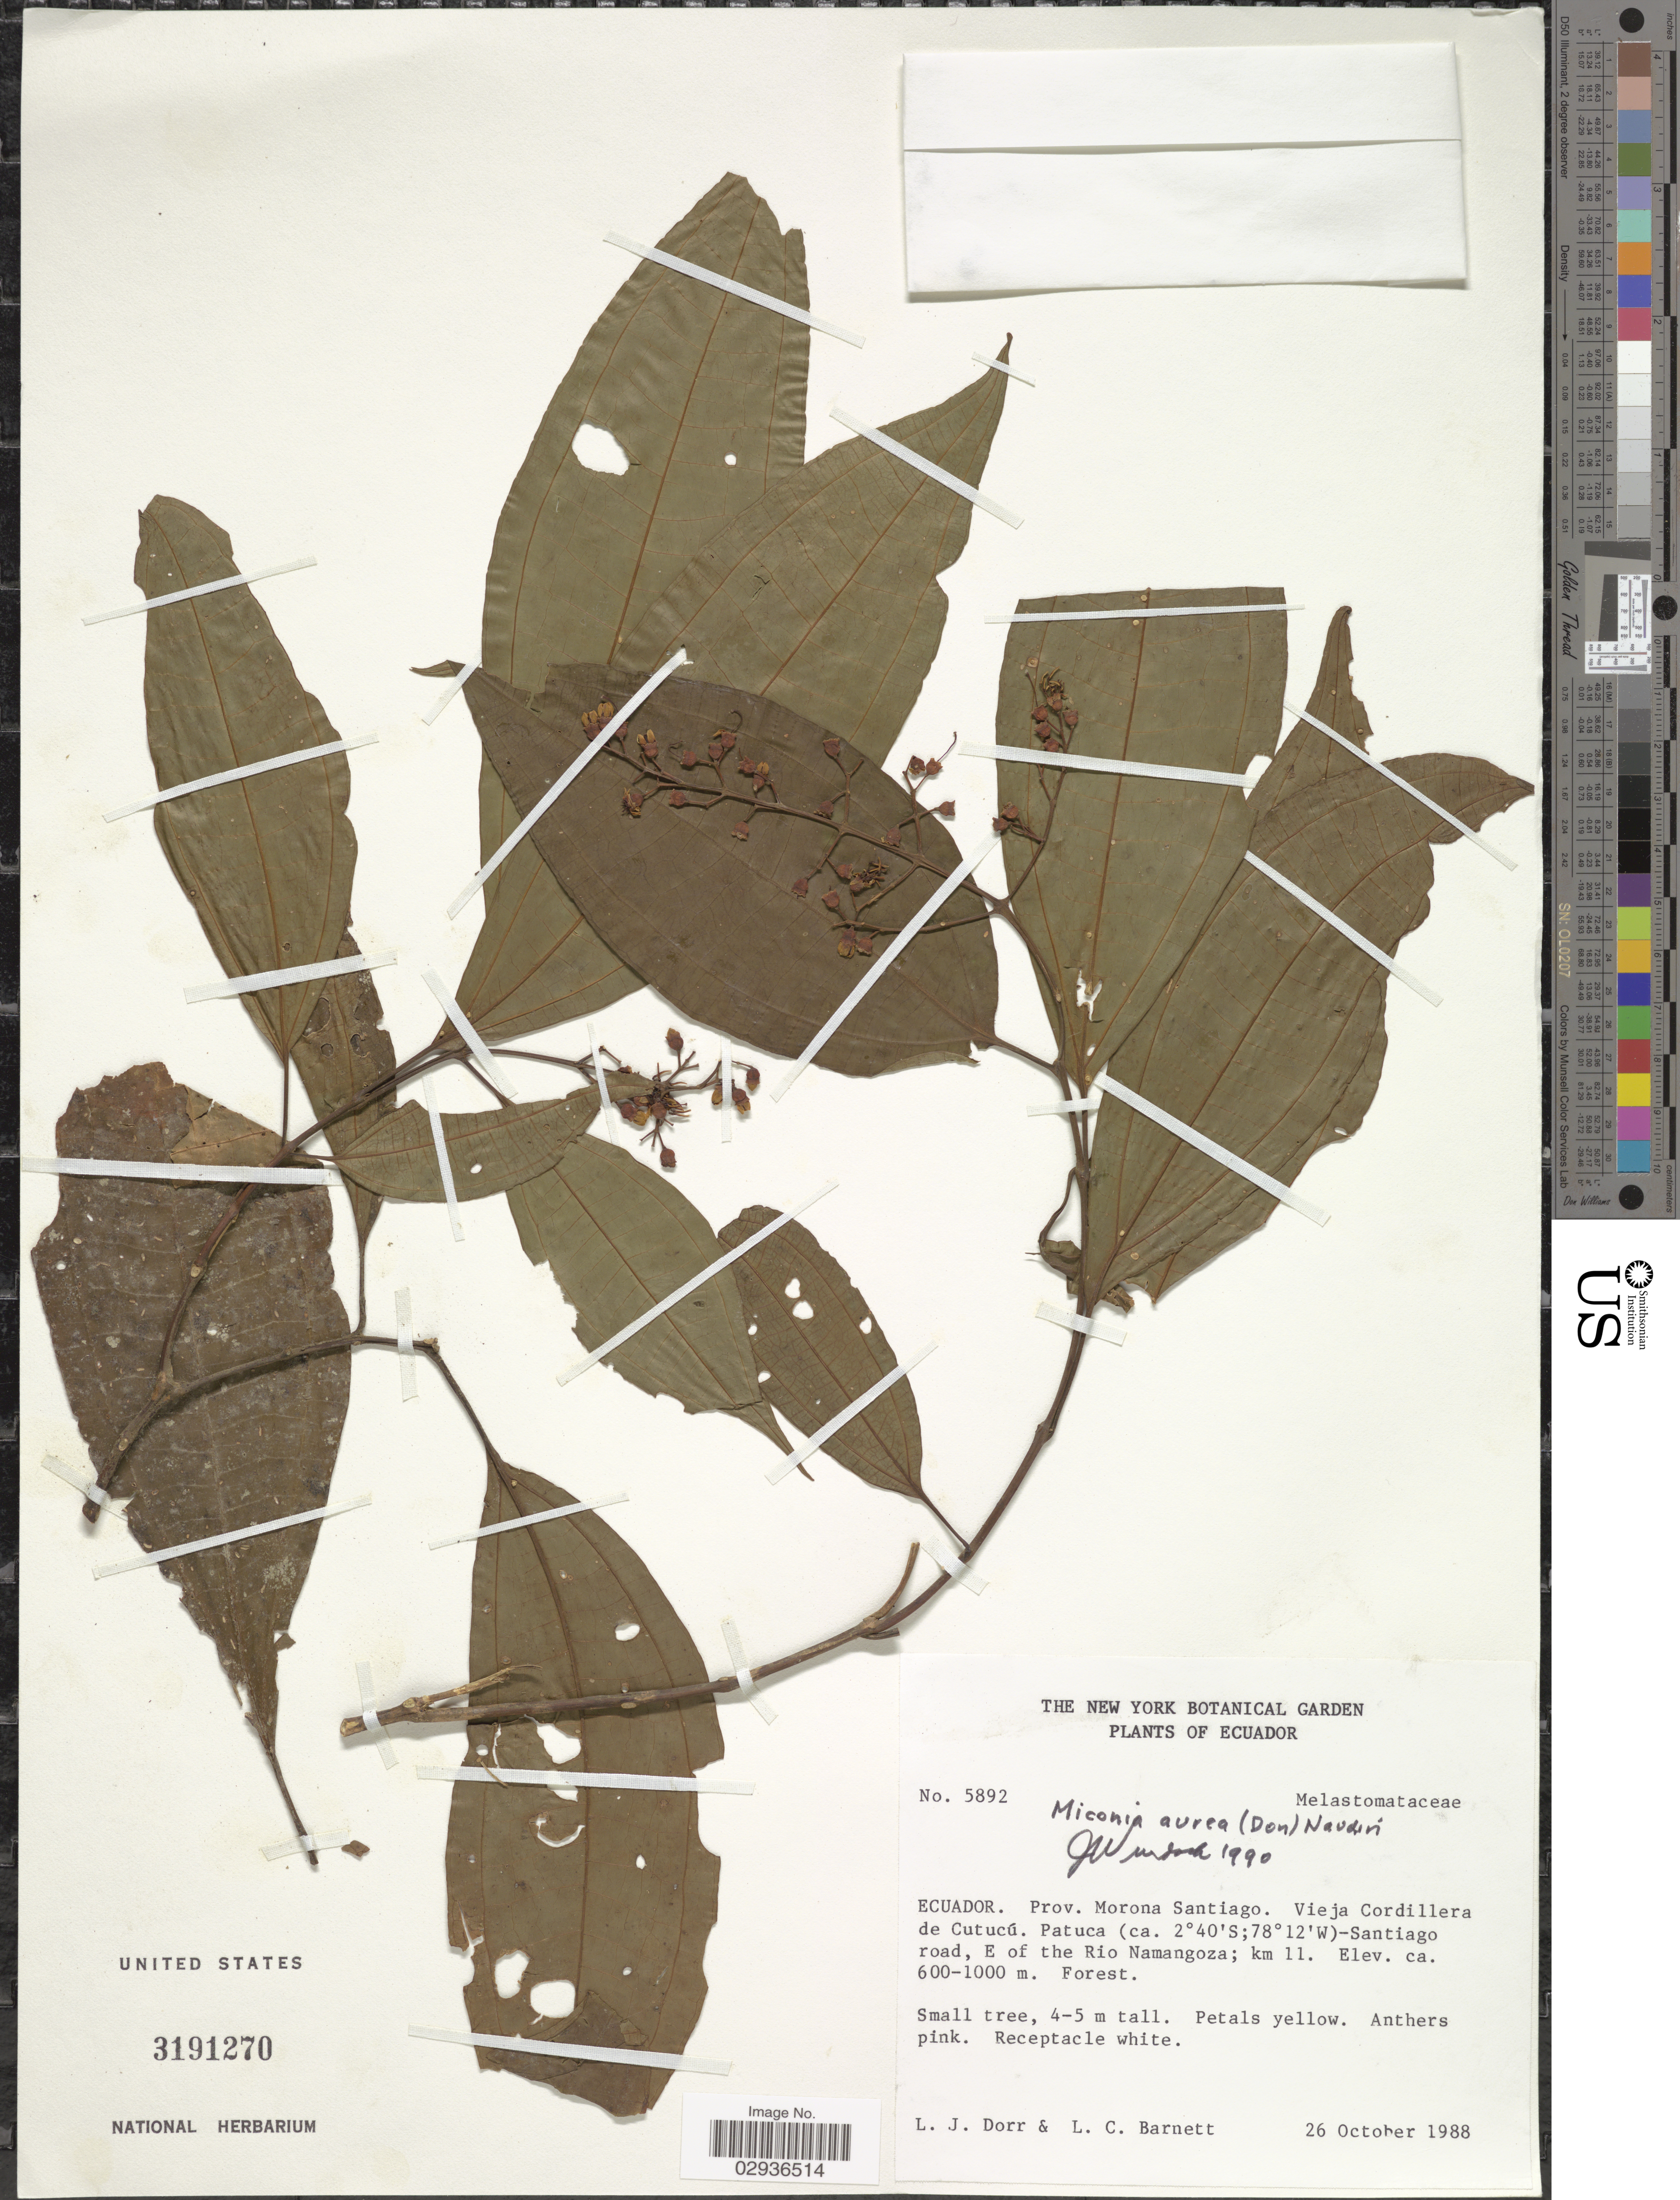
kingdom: Plantae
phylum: Tracheophyta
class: Magnoliopsida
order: Myrtales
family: Melastomataceae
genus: Miconia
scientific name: Miconia aurea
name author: (D. Don) Naudin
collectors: L. J. Dorr & L. C. Barnett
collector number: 5892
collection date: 1988-10-26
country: Ecuador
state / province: Morona-Santiago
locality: Vieja Cordillera de Cutucú. Patuca - Santiago road, E of the Rio Namangoza; km 11.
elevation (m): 600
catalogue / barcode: US 3191270